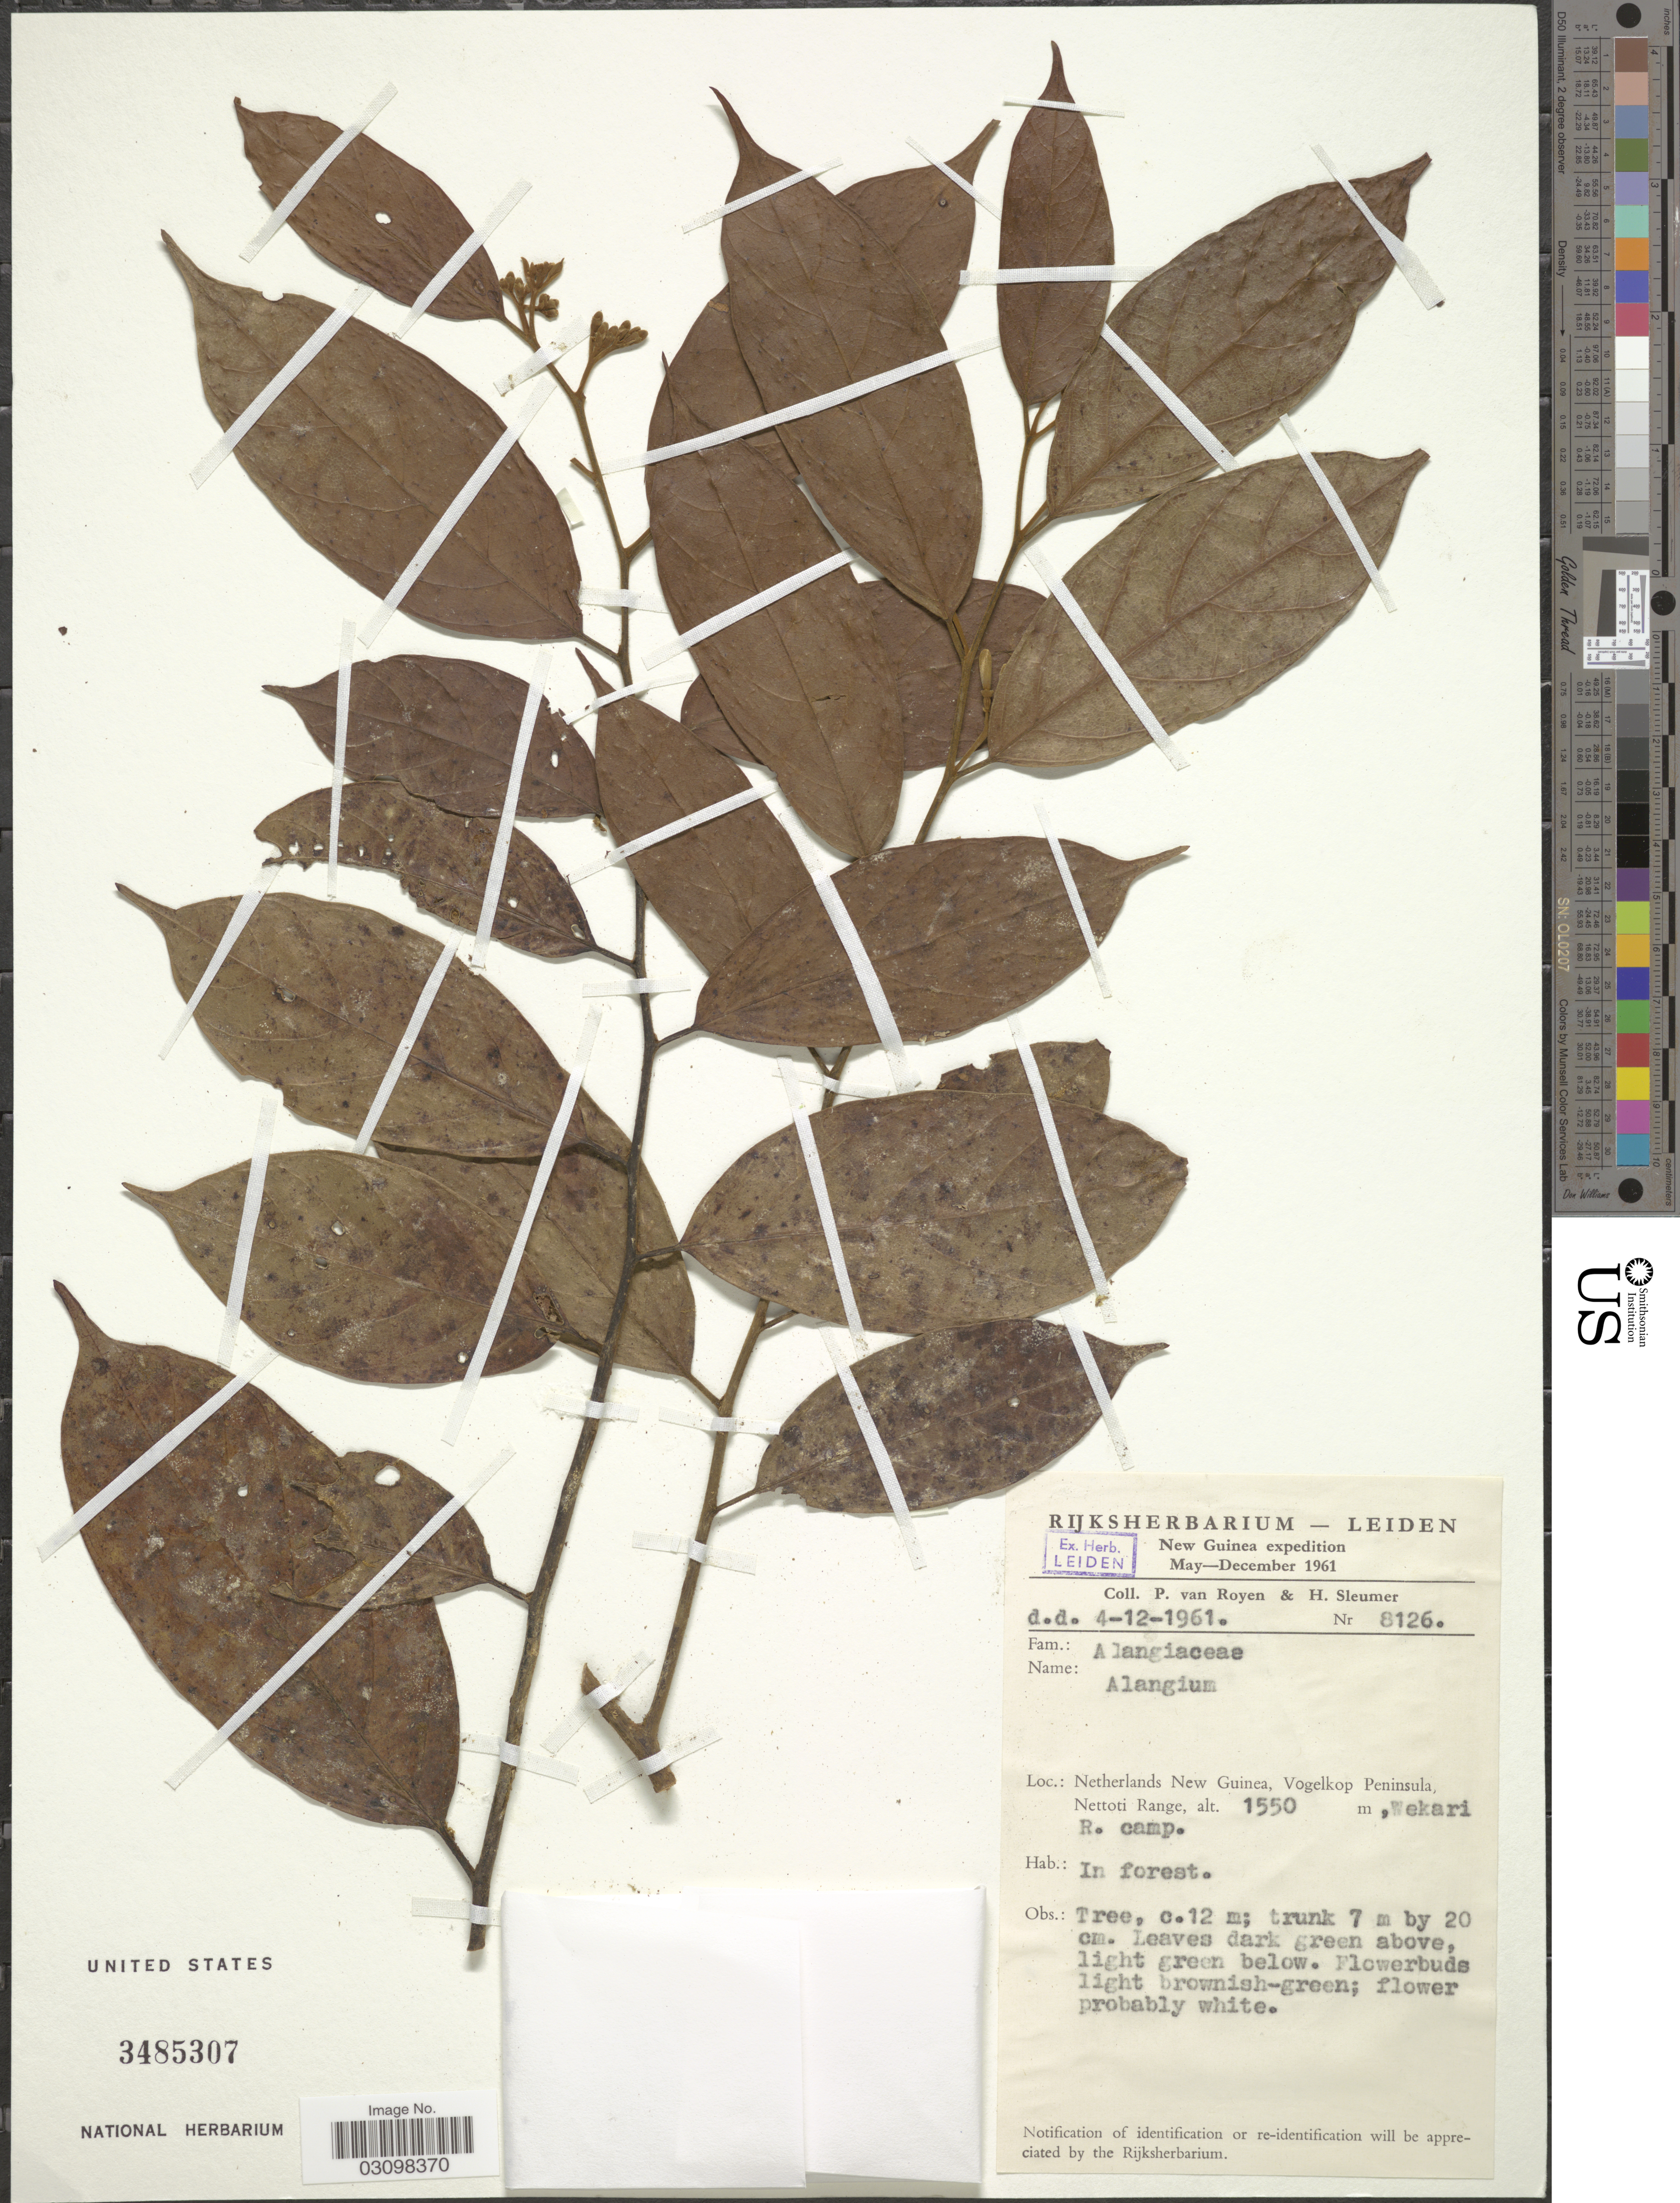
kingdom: Plantae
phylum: Tracheophyta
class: Magnoliopsida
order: Cornales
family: Cornaceae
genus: Alangium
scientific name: Alangium sp.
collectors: P. van Royen & H. O. Sleumer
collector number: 8126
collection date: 1961-12-04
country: Indonesia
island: New Guinea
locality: New Guinea. Netherlands New Guinea, Vogelkop Peninsula, Nettoti Range, Wekari R. camp.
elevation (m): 1550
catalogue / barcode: US 3485307